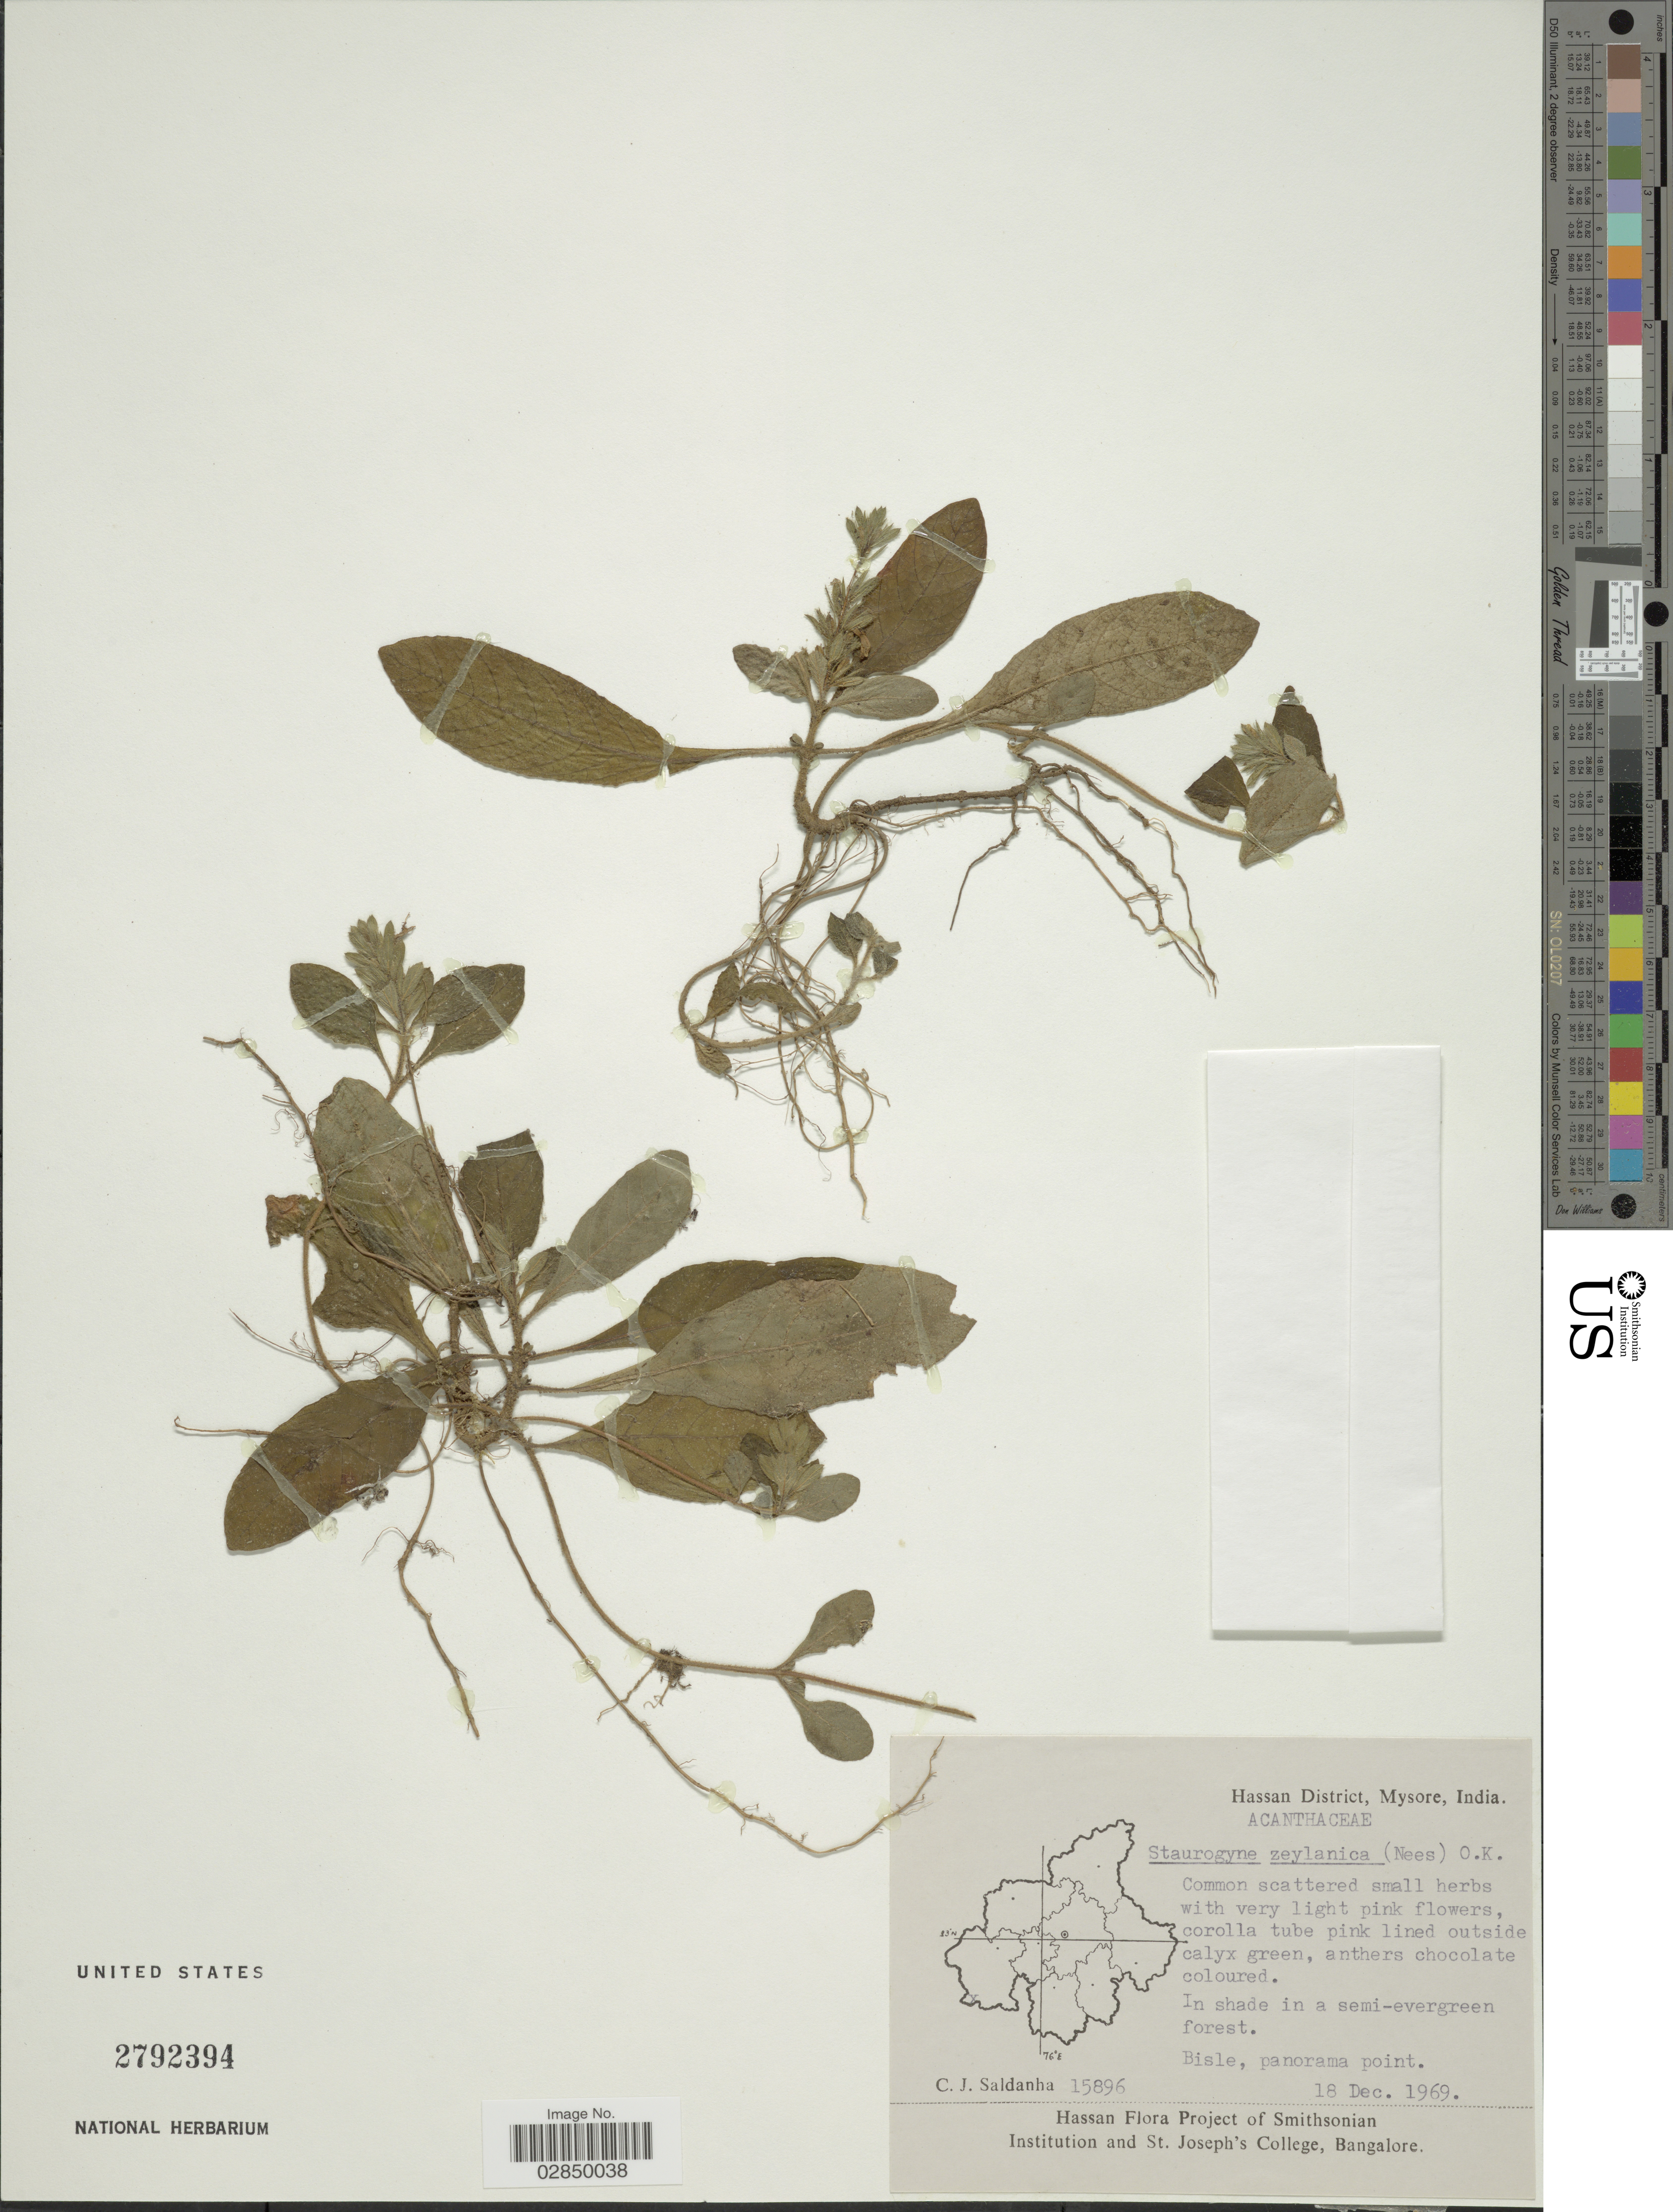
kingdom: Plantae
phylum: Tracheophyta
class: Magnoliopsida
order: Lamiales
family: Acanthaceae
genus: Staurogyne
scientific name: Staurogyne zeylanica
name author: Kuntze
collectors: C. J. Saldanha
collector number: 15896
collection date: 1969-12-18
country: India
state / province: Karnataka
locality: Hassan District, Mysore. Bisle, panorama point.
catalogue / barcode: US 2792394